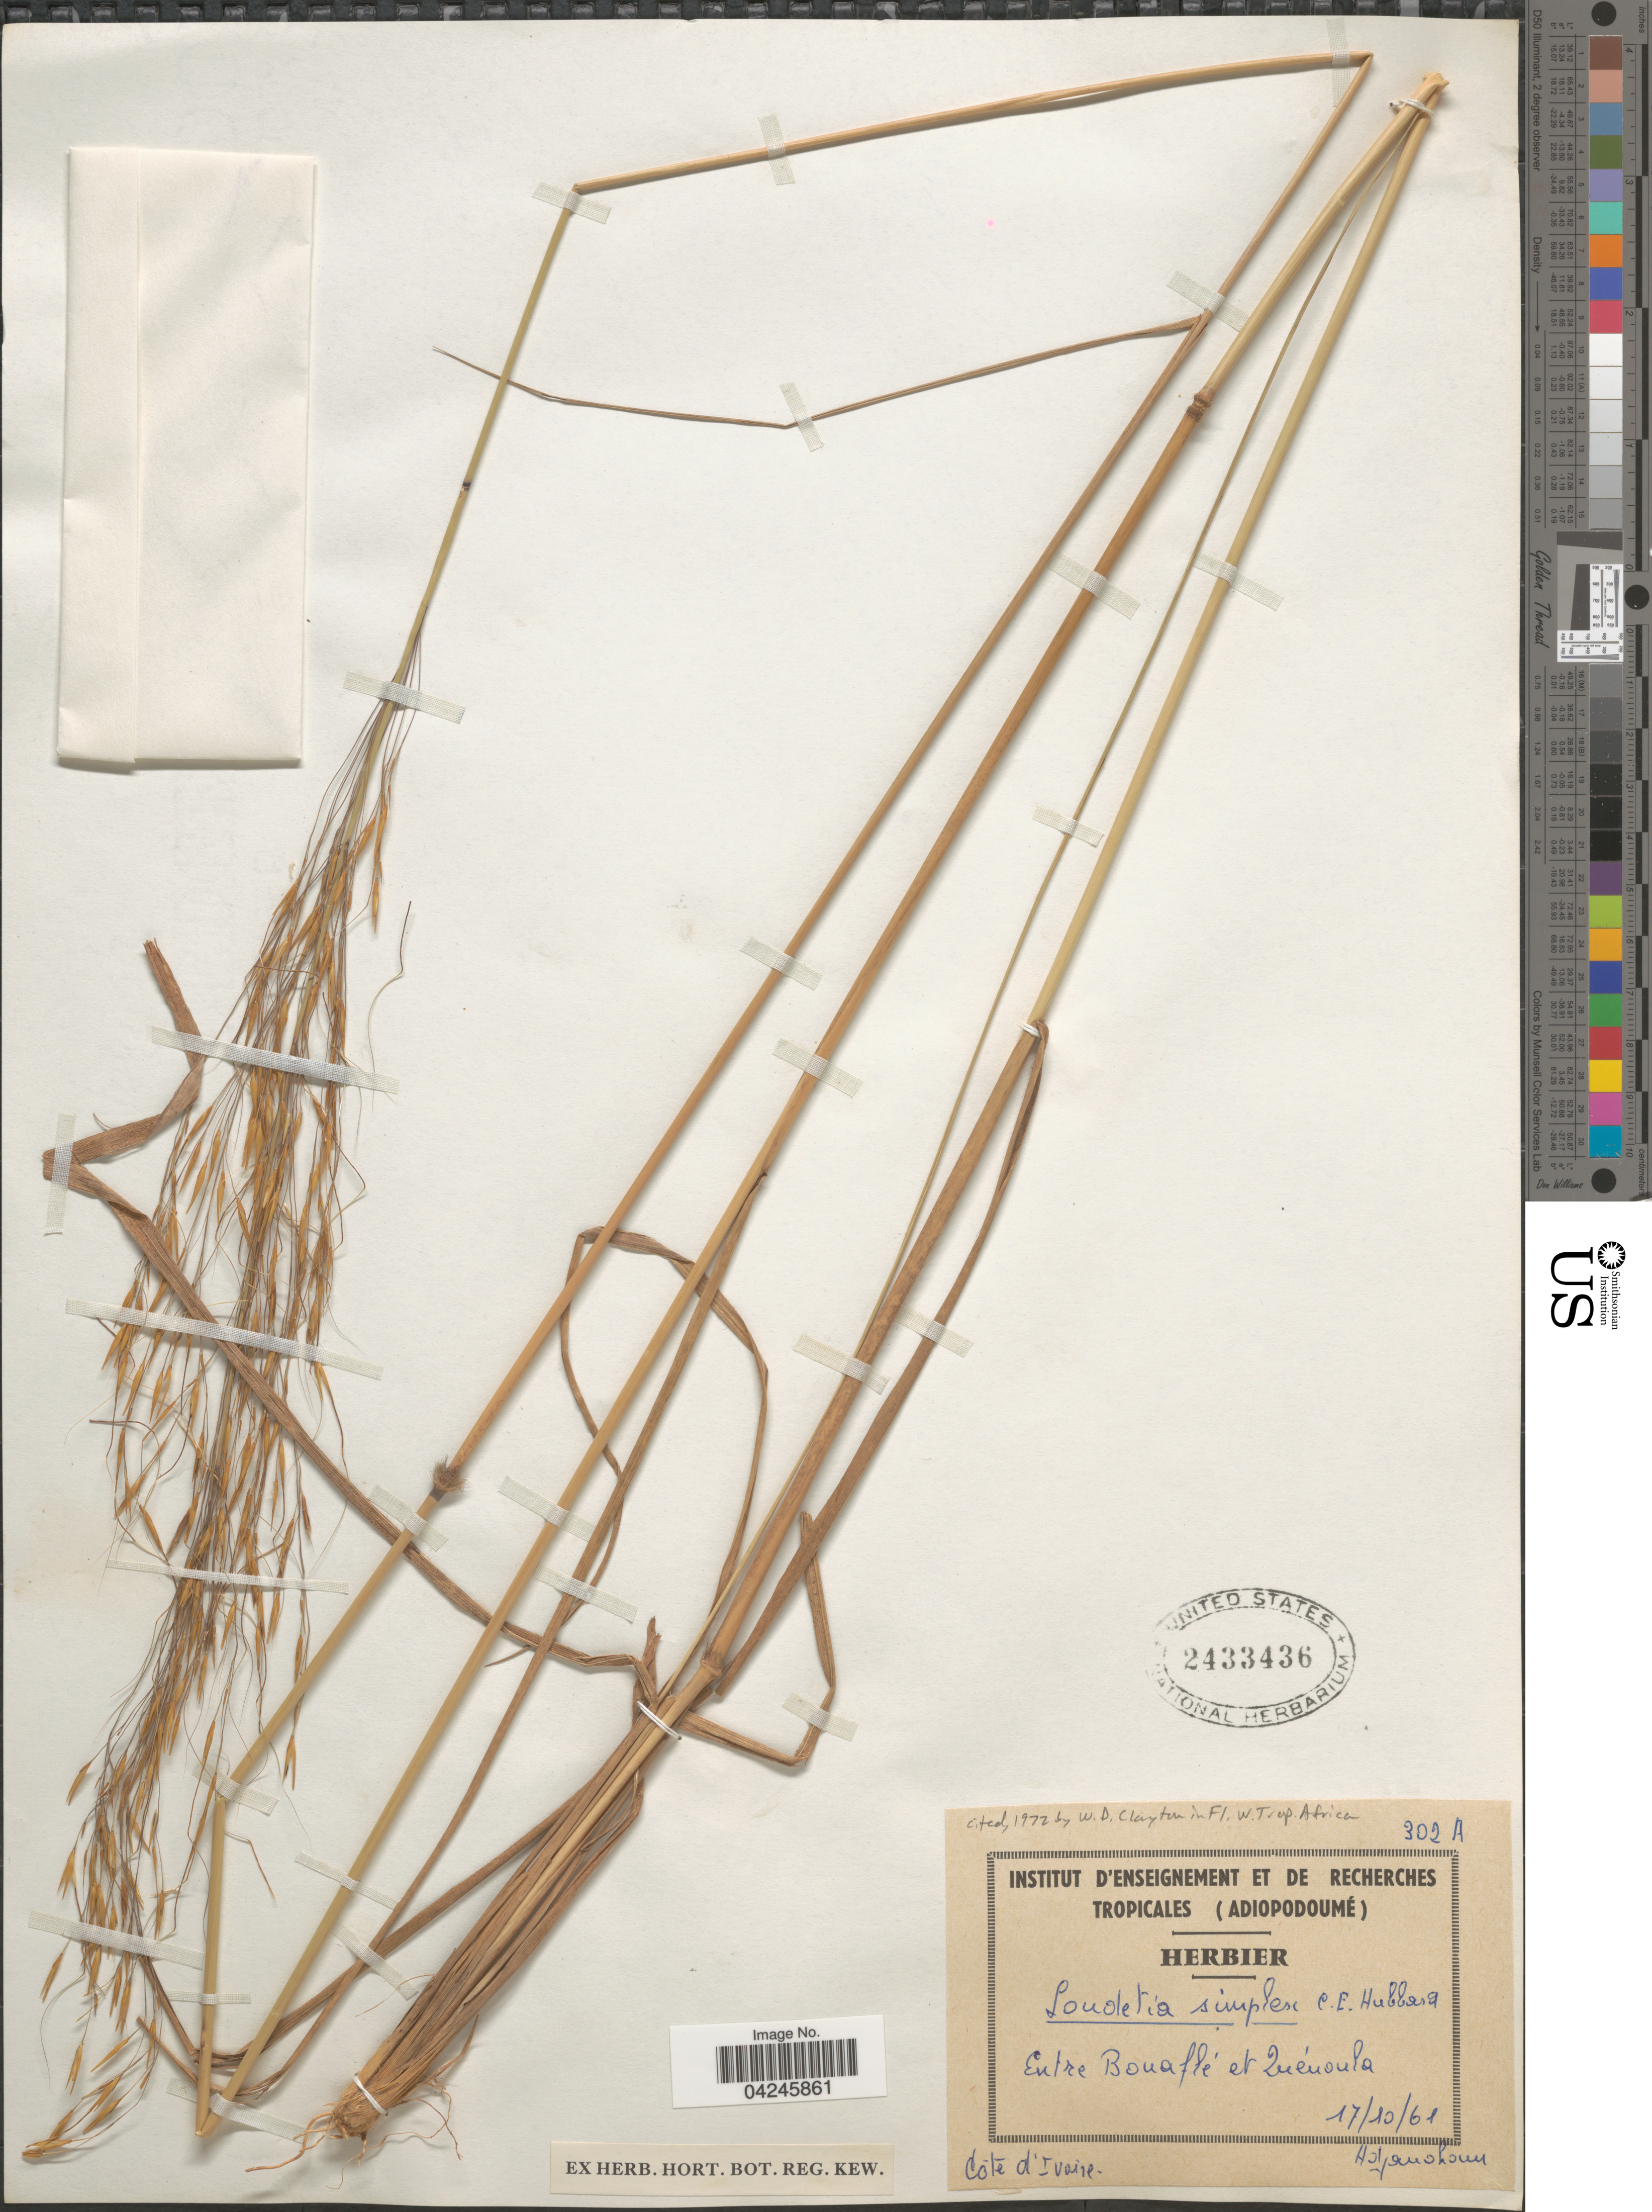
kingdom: Plantae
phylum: Tracheophyta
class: Liliopsida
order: Poales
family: Poaceae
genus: Loudetia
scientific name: Loudetia simplex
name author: (Nees) C.E. Hubb.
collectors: Adjanohoun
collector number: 302A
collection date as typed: Transcribed d/m/y: 17/10/61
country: Ivory Coast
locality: Entre Bouaflé et Zuéuoula. Côte d'Ivoire.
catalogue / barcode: US 2433436